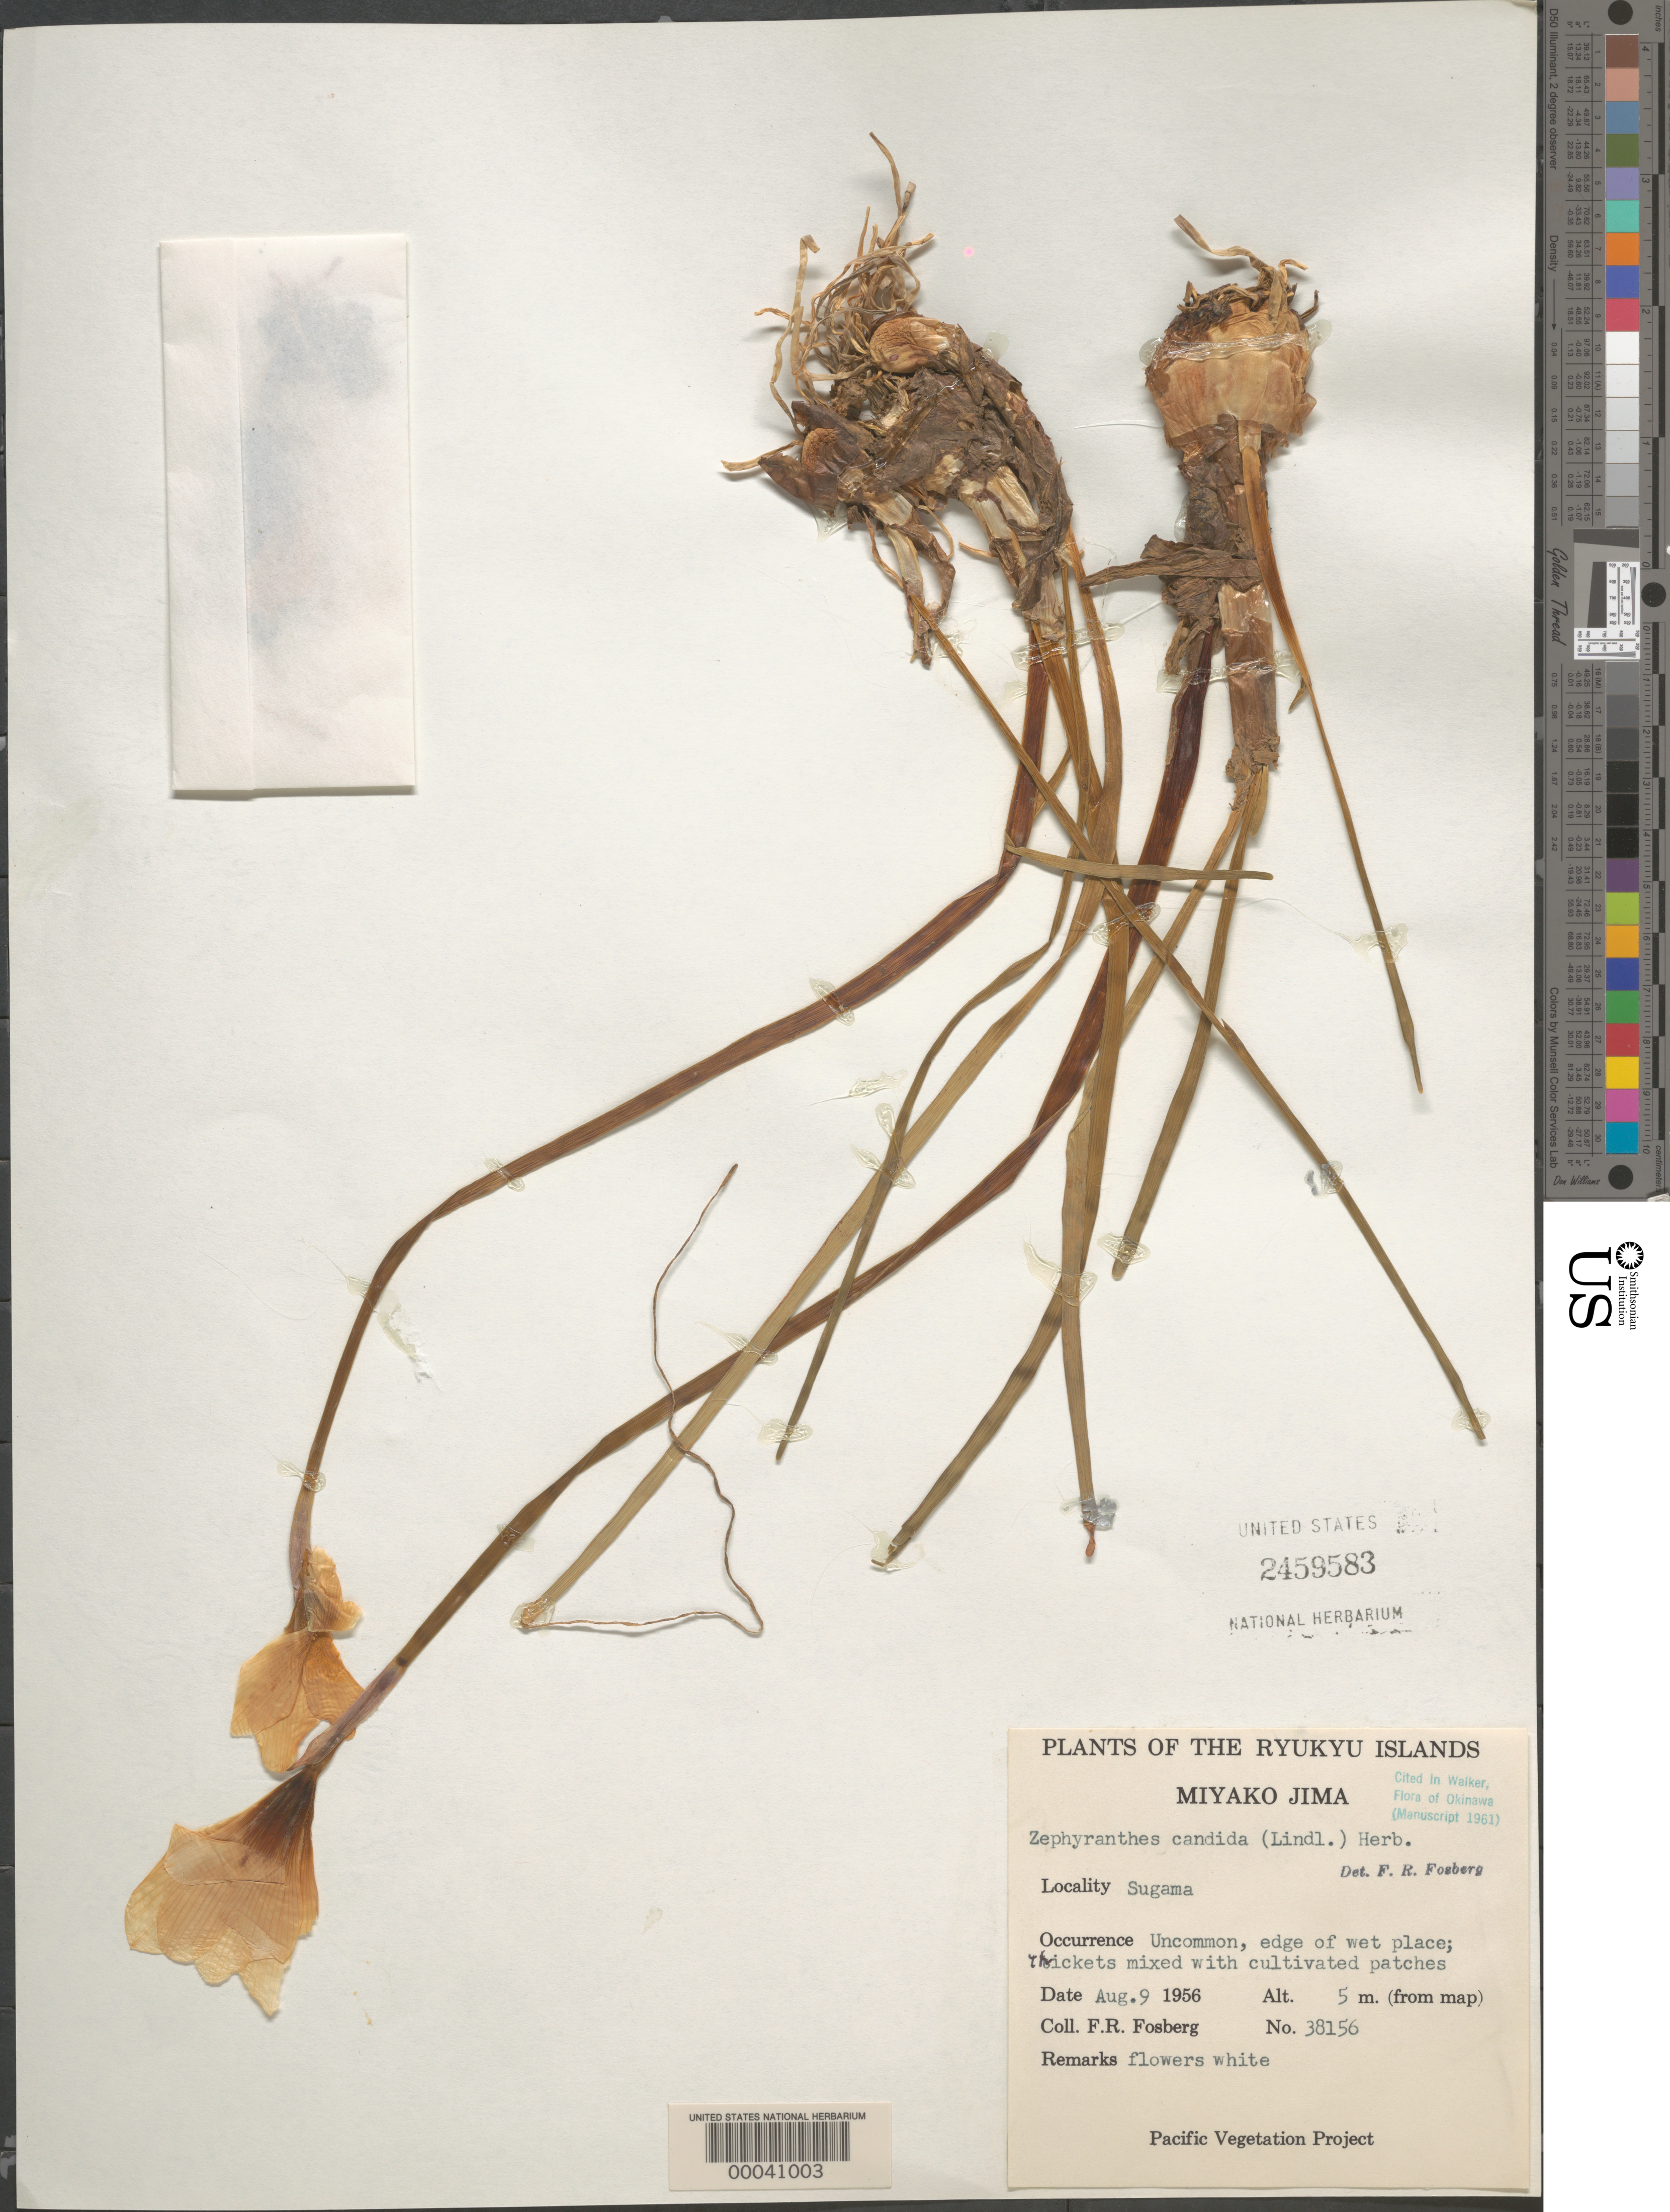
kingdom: Plantae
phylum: Tracheophyta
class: Liliopsida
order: Asparagales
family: Amaryllidaceae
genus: Zephyranthes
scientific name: Zephyranthes candida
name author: (Lindl.) Herb.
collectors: F. R. Fosberg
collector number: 38156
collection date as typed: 09 Aug 1956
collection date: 1956-08-09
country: Japan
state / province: Okinawa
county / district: Okinawa Prefecture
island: Miyako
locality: Miyako jima, sugama, (okinawa) [Sakishima Is.]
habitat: Edge of wet place, thickets mixed with cult. patches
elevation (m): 5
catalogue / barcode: US 2459583